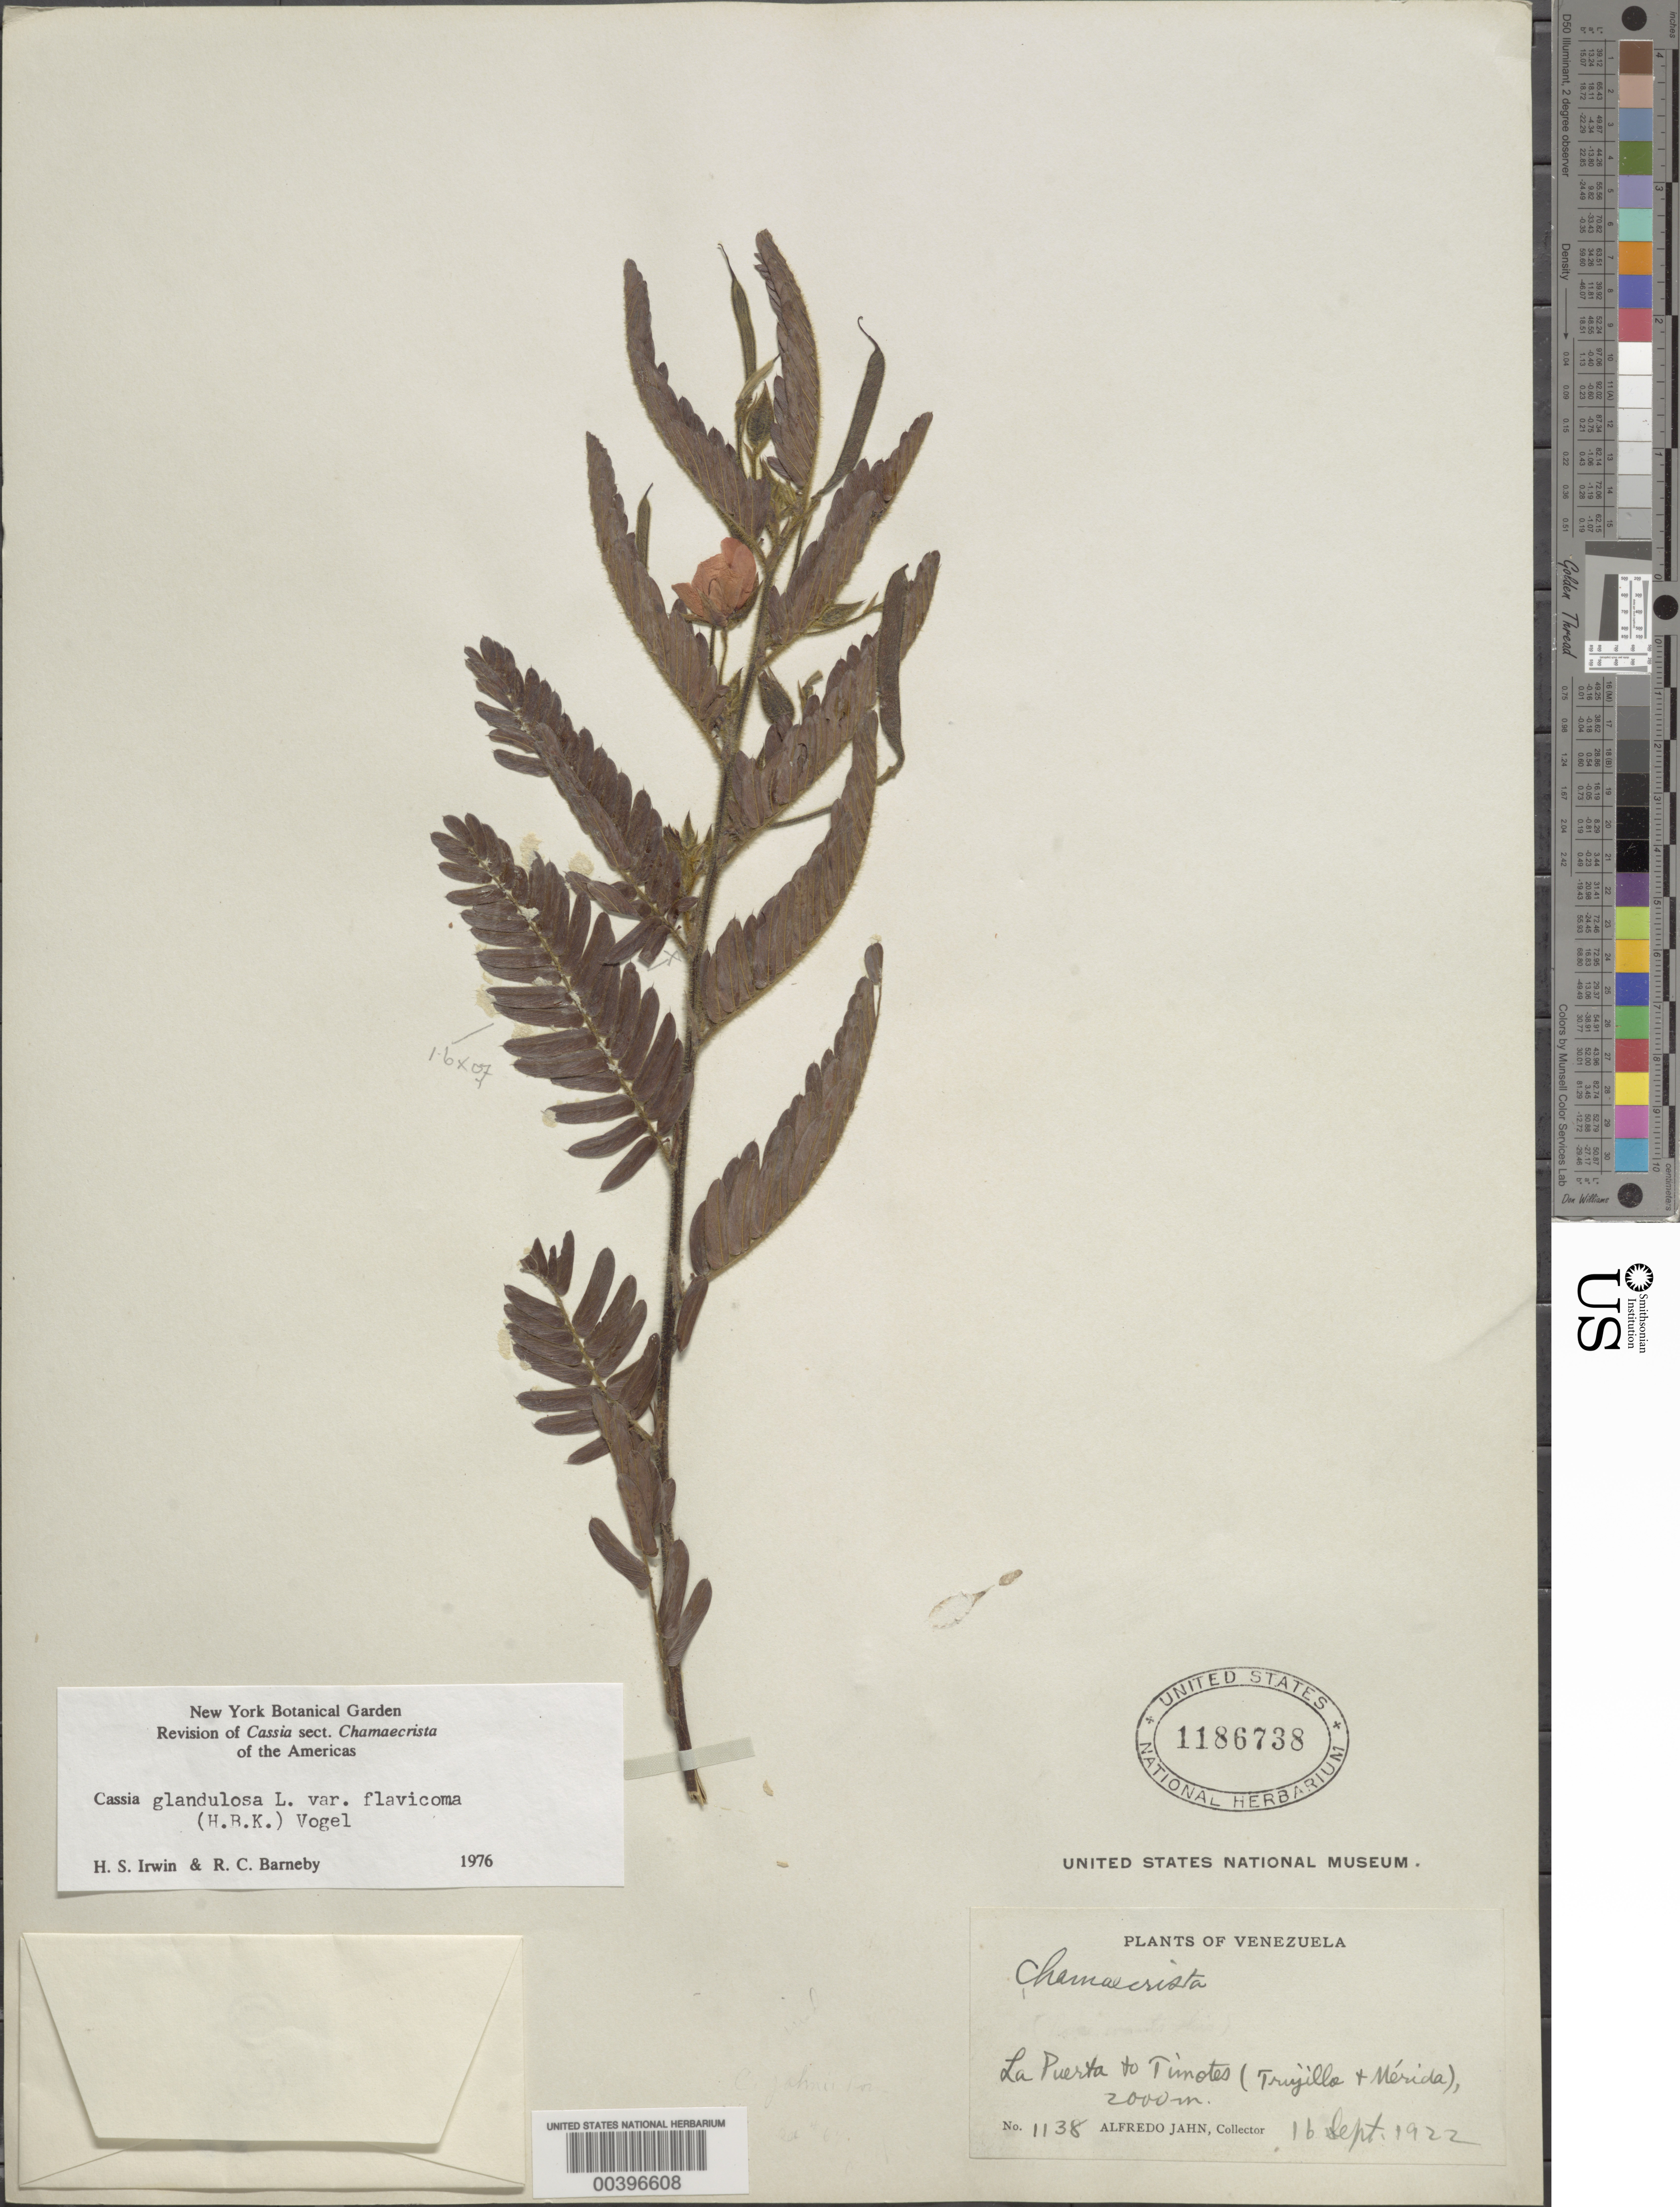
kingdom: Plantae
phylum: Tracheophyta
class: Magnoliopsida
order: Fabales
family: Fabaceae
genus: Chamaecrista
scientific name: Chamaecrista glandulosa var. flavicoma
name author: (Kunth) H.S. Irwin & Barneby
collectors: A. Jahn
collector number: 1138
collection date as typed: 16 Sep 1922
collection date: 1922-09-16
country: Venezuela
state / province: Mérida / Trujillo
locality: La puerta to timotes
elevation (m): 2000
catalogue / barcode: US 1186738